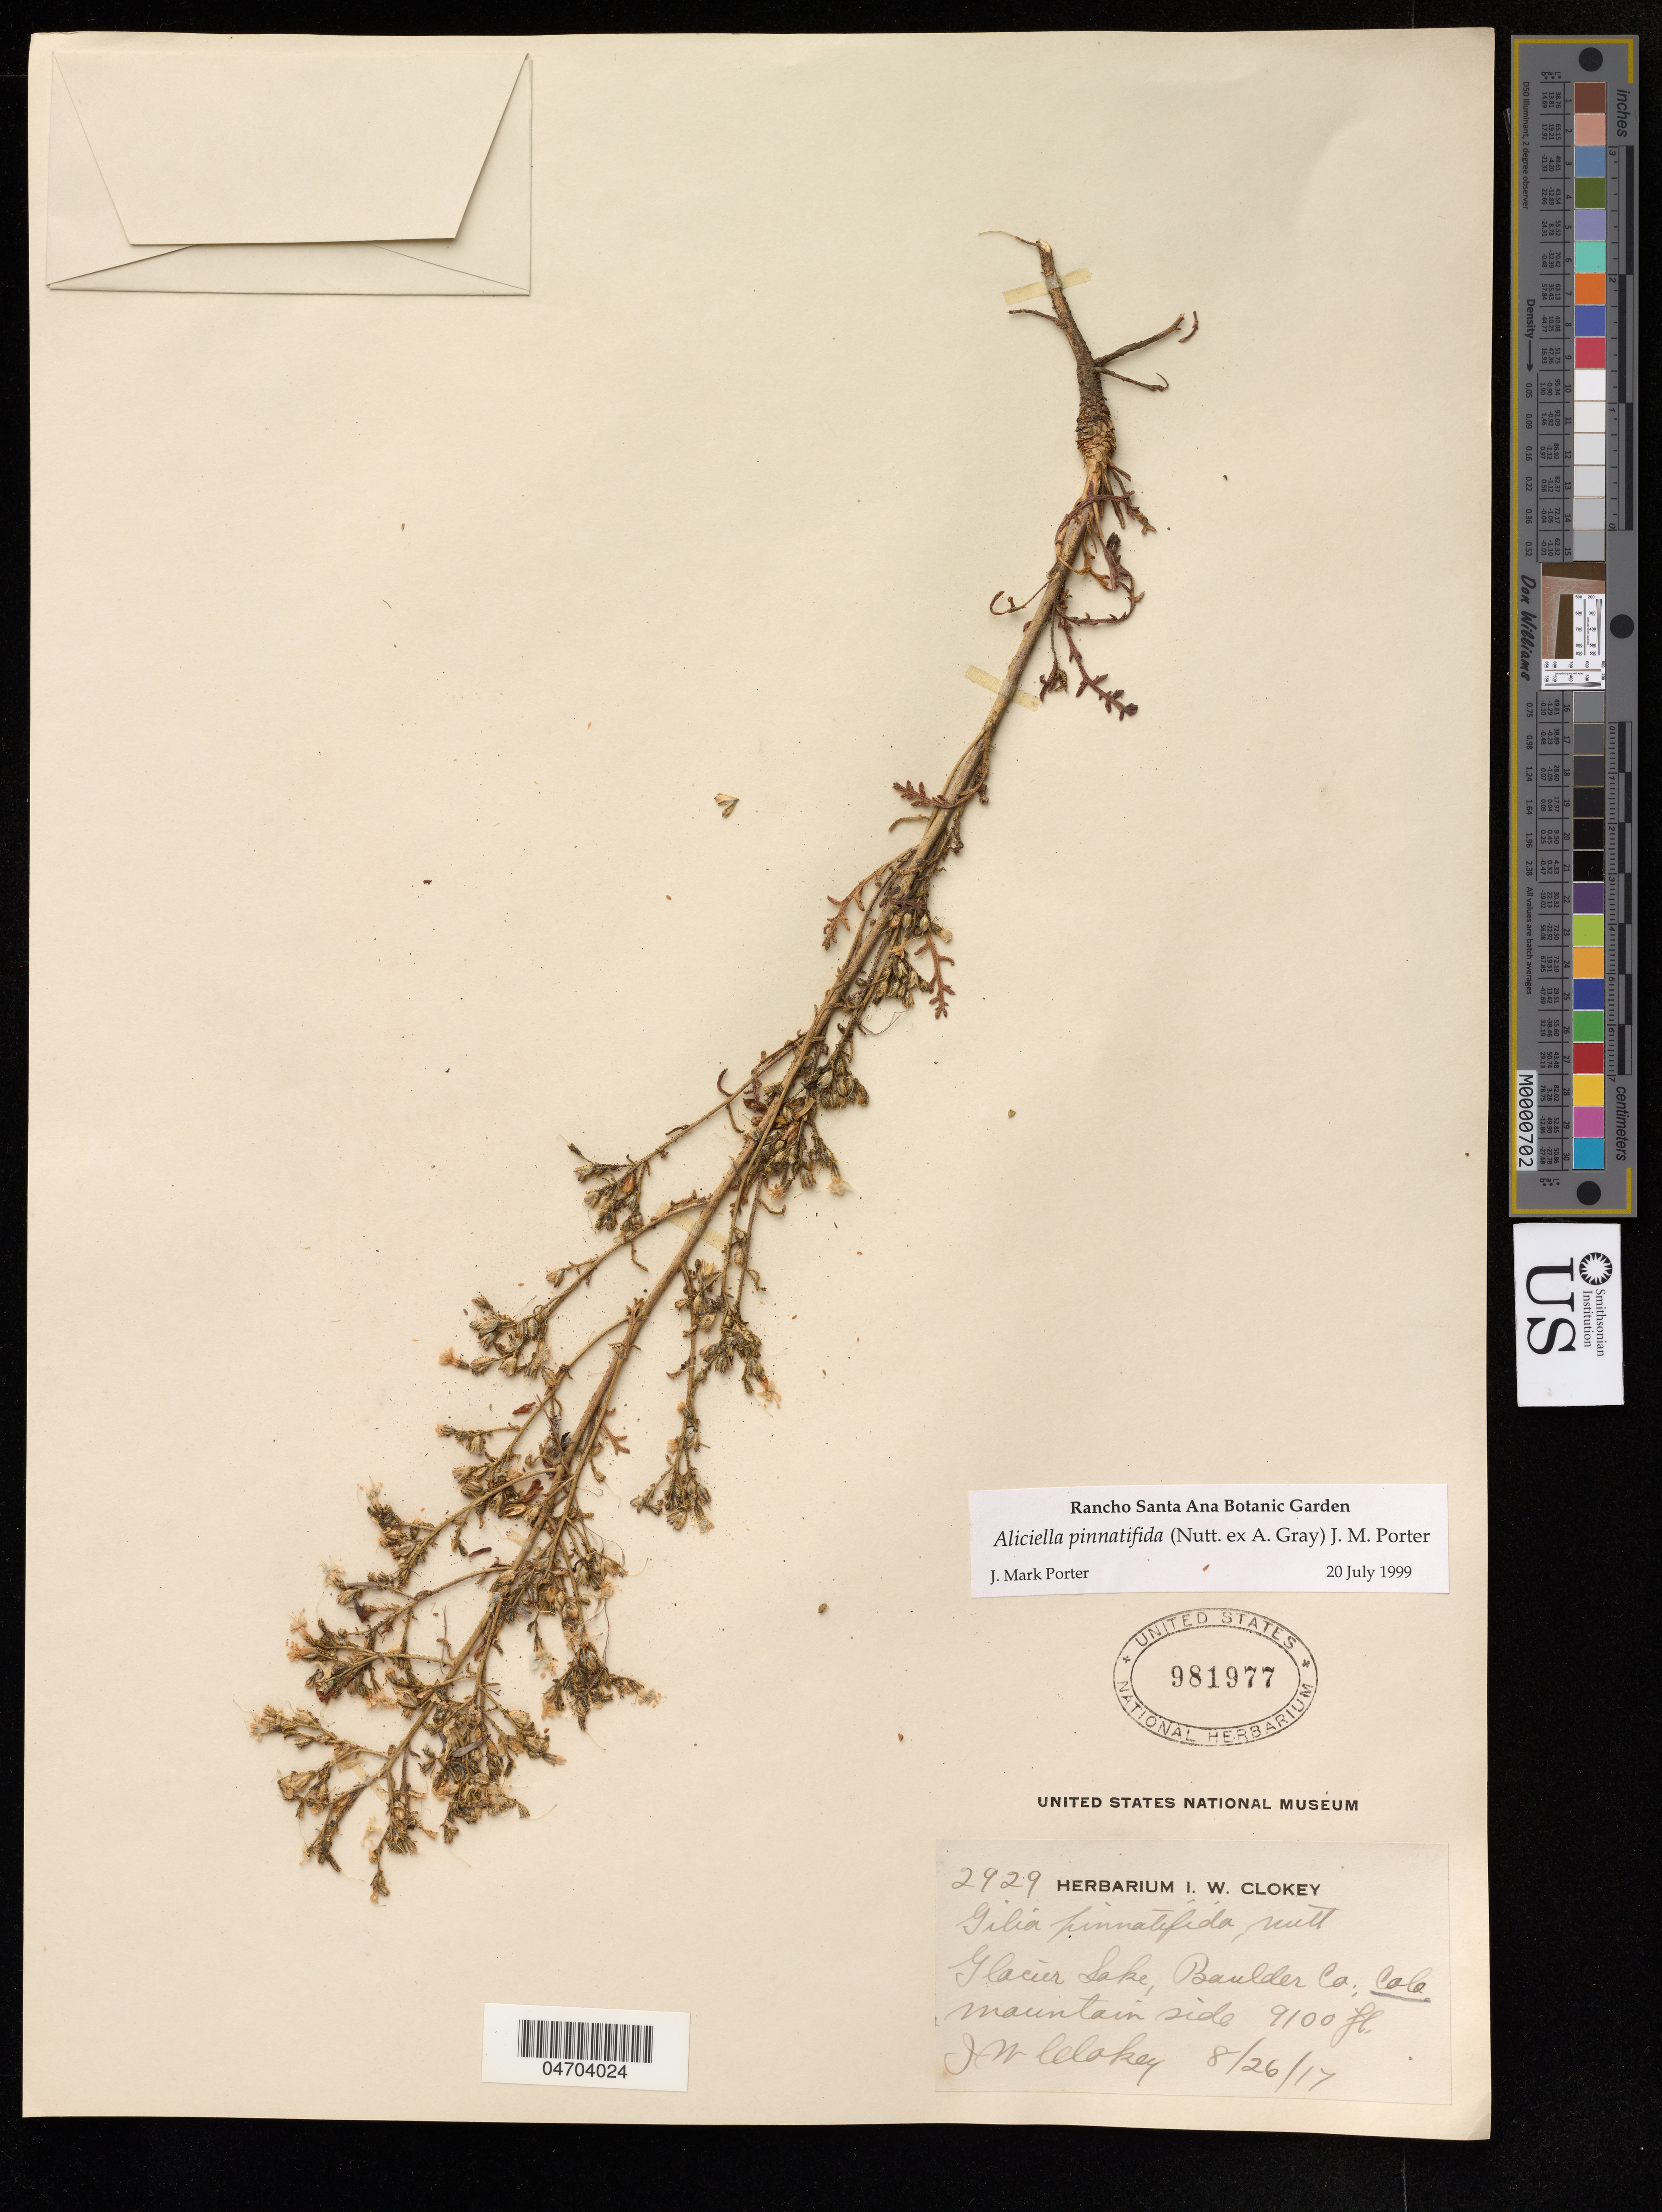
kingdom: Plantae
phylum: Tracheophyta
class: Magnoliopsida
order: Ericales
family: Polemoniaceae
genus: Aliciella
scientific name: Aliciella pinnatifida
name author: (Nutt. ex A. Gray) J.M. Porter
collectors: I. W. Clokey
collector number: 2929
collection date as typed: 26 Aug17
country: United States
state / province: California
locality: Glacier Lake, Baulder, Cole Mountain side.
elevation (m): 2774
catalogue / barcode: US 981977